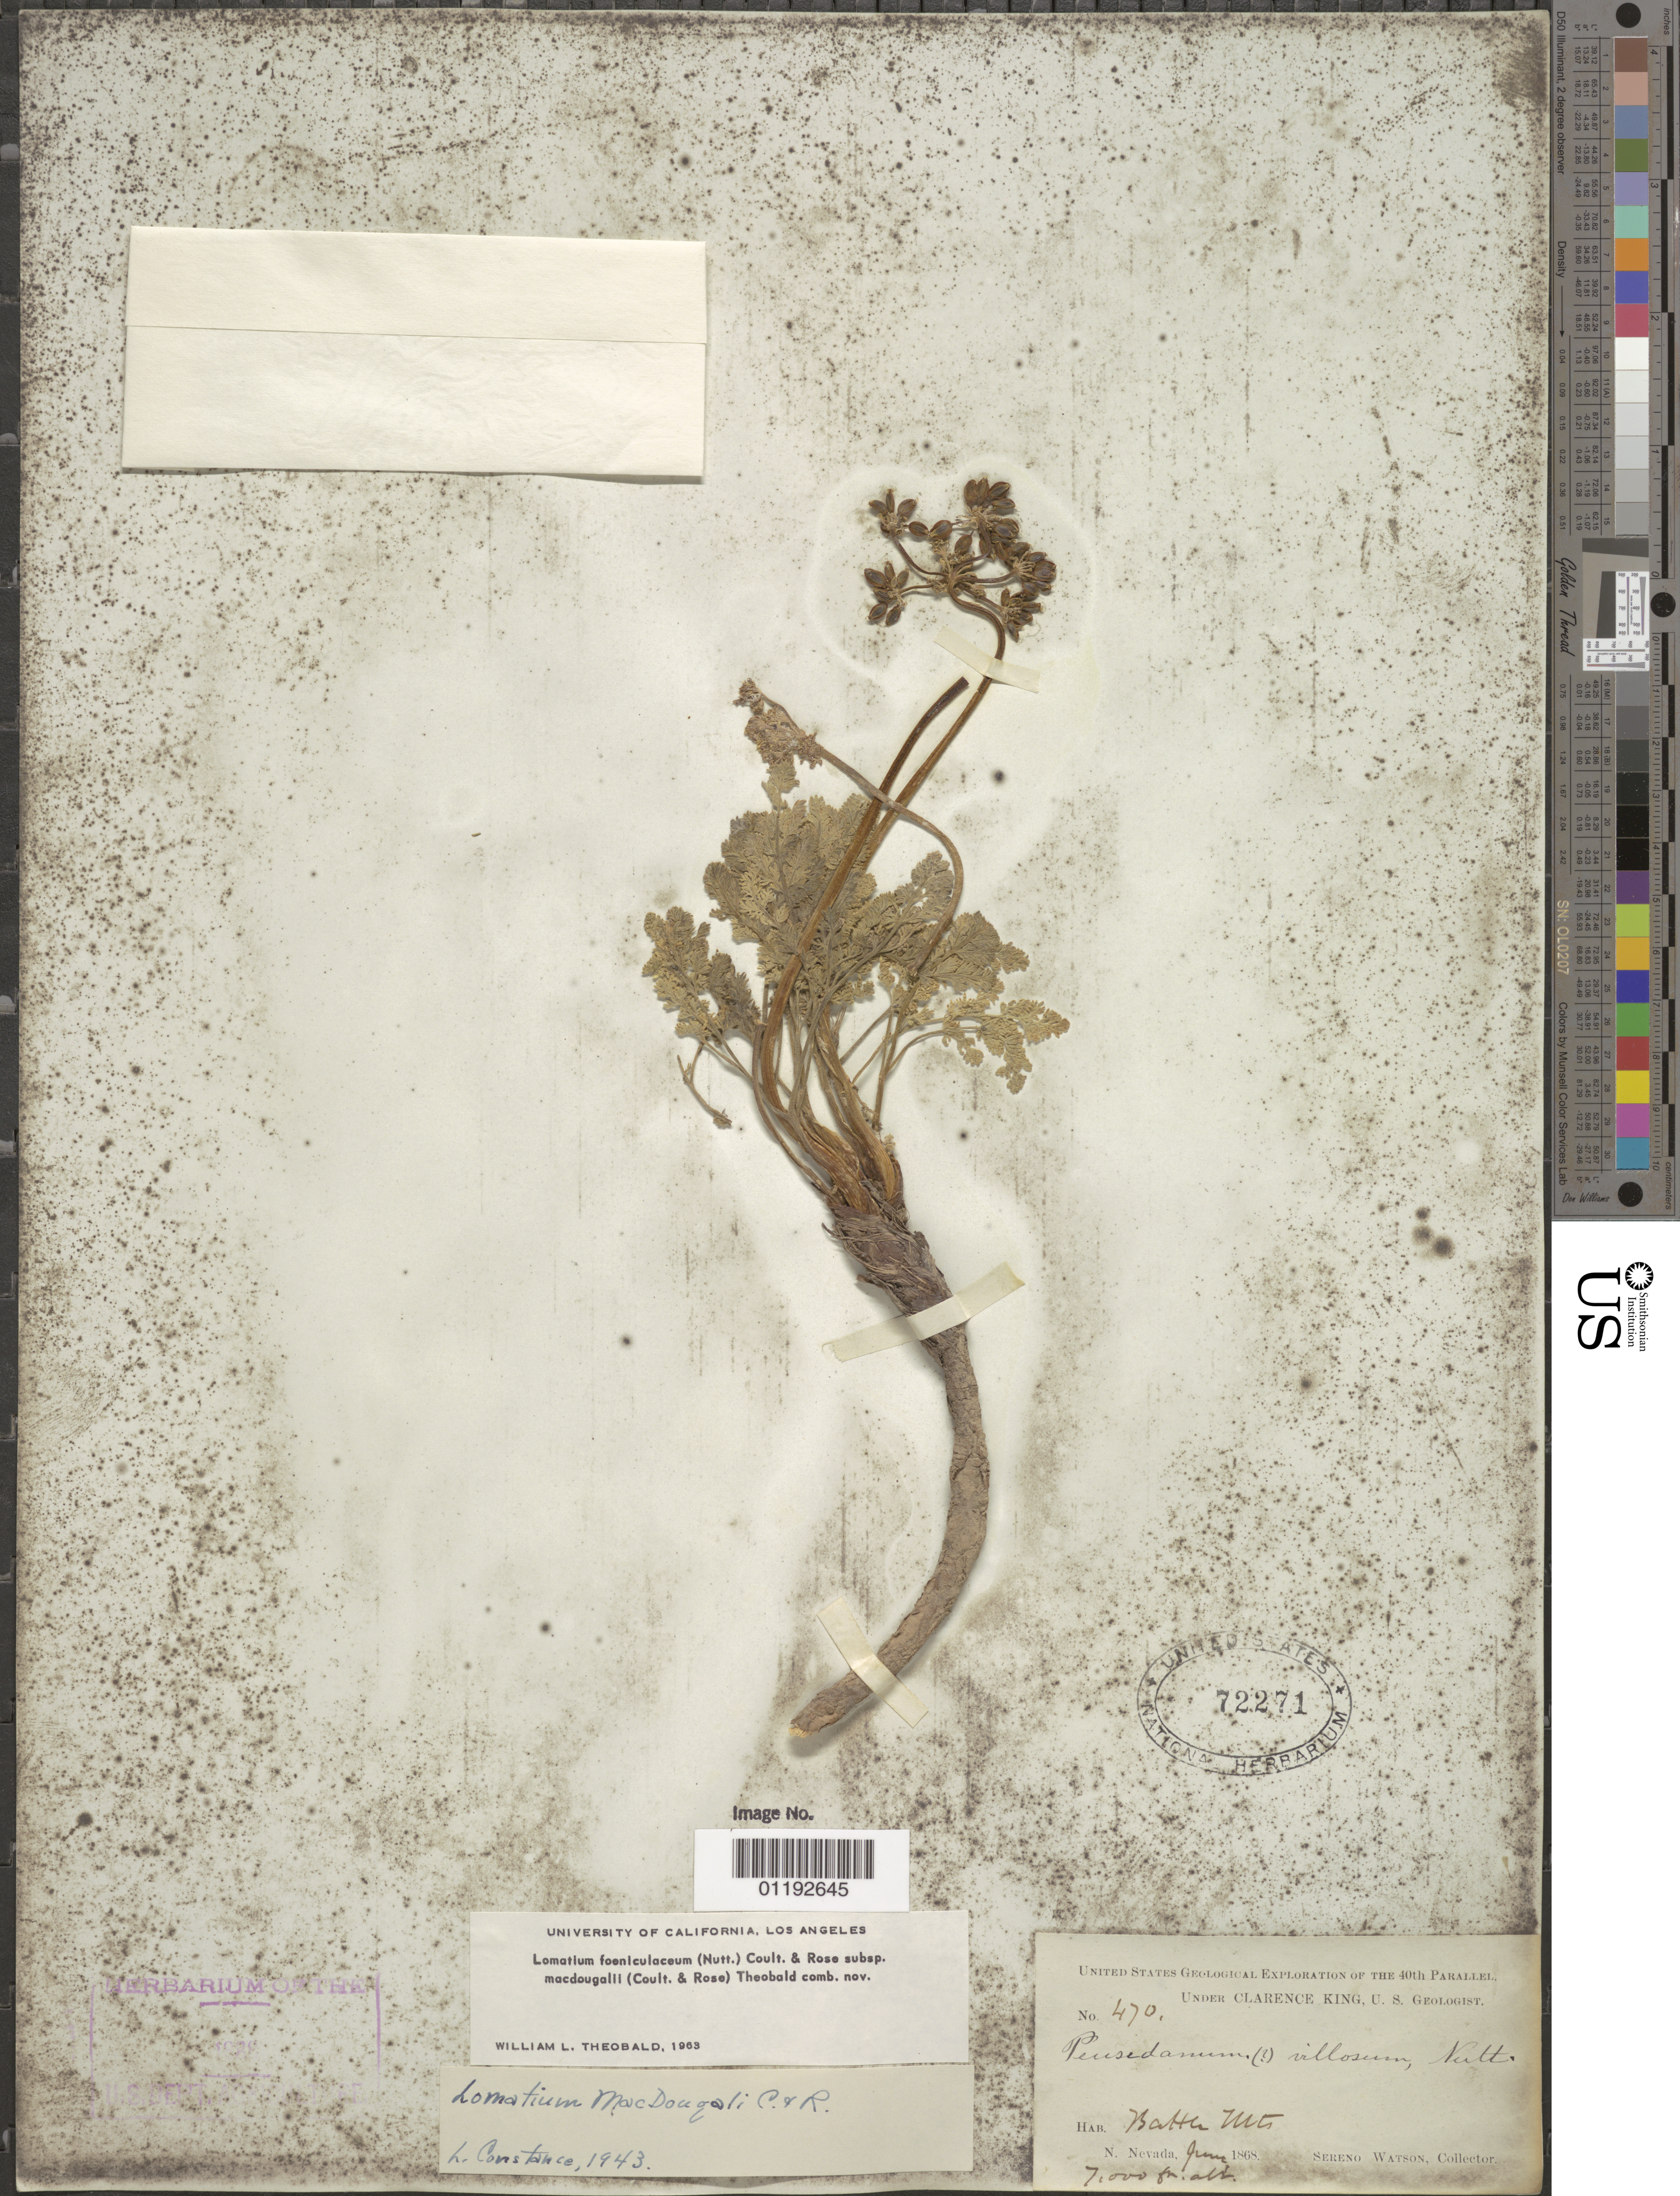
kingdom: Plantae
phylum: Tracheophyta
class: Magnoliopsida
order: Apiales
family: Apiaceae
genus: Lomatium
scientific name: Lomatium foeniculaceum subsp. macdougalii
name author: (J.M. Coult. & Rose) W.L. Theob.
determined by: Theobald, W. L., (LA), University of California - Los Angeles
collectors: S. Watson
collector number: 470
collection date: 1868-06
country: United States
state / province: Nevada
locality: Buttle Mts.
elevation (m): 2134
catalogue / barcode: US 72271